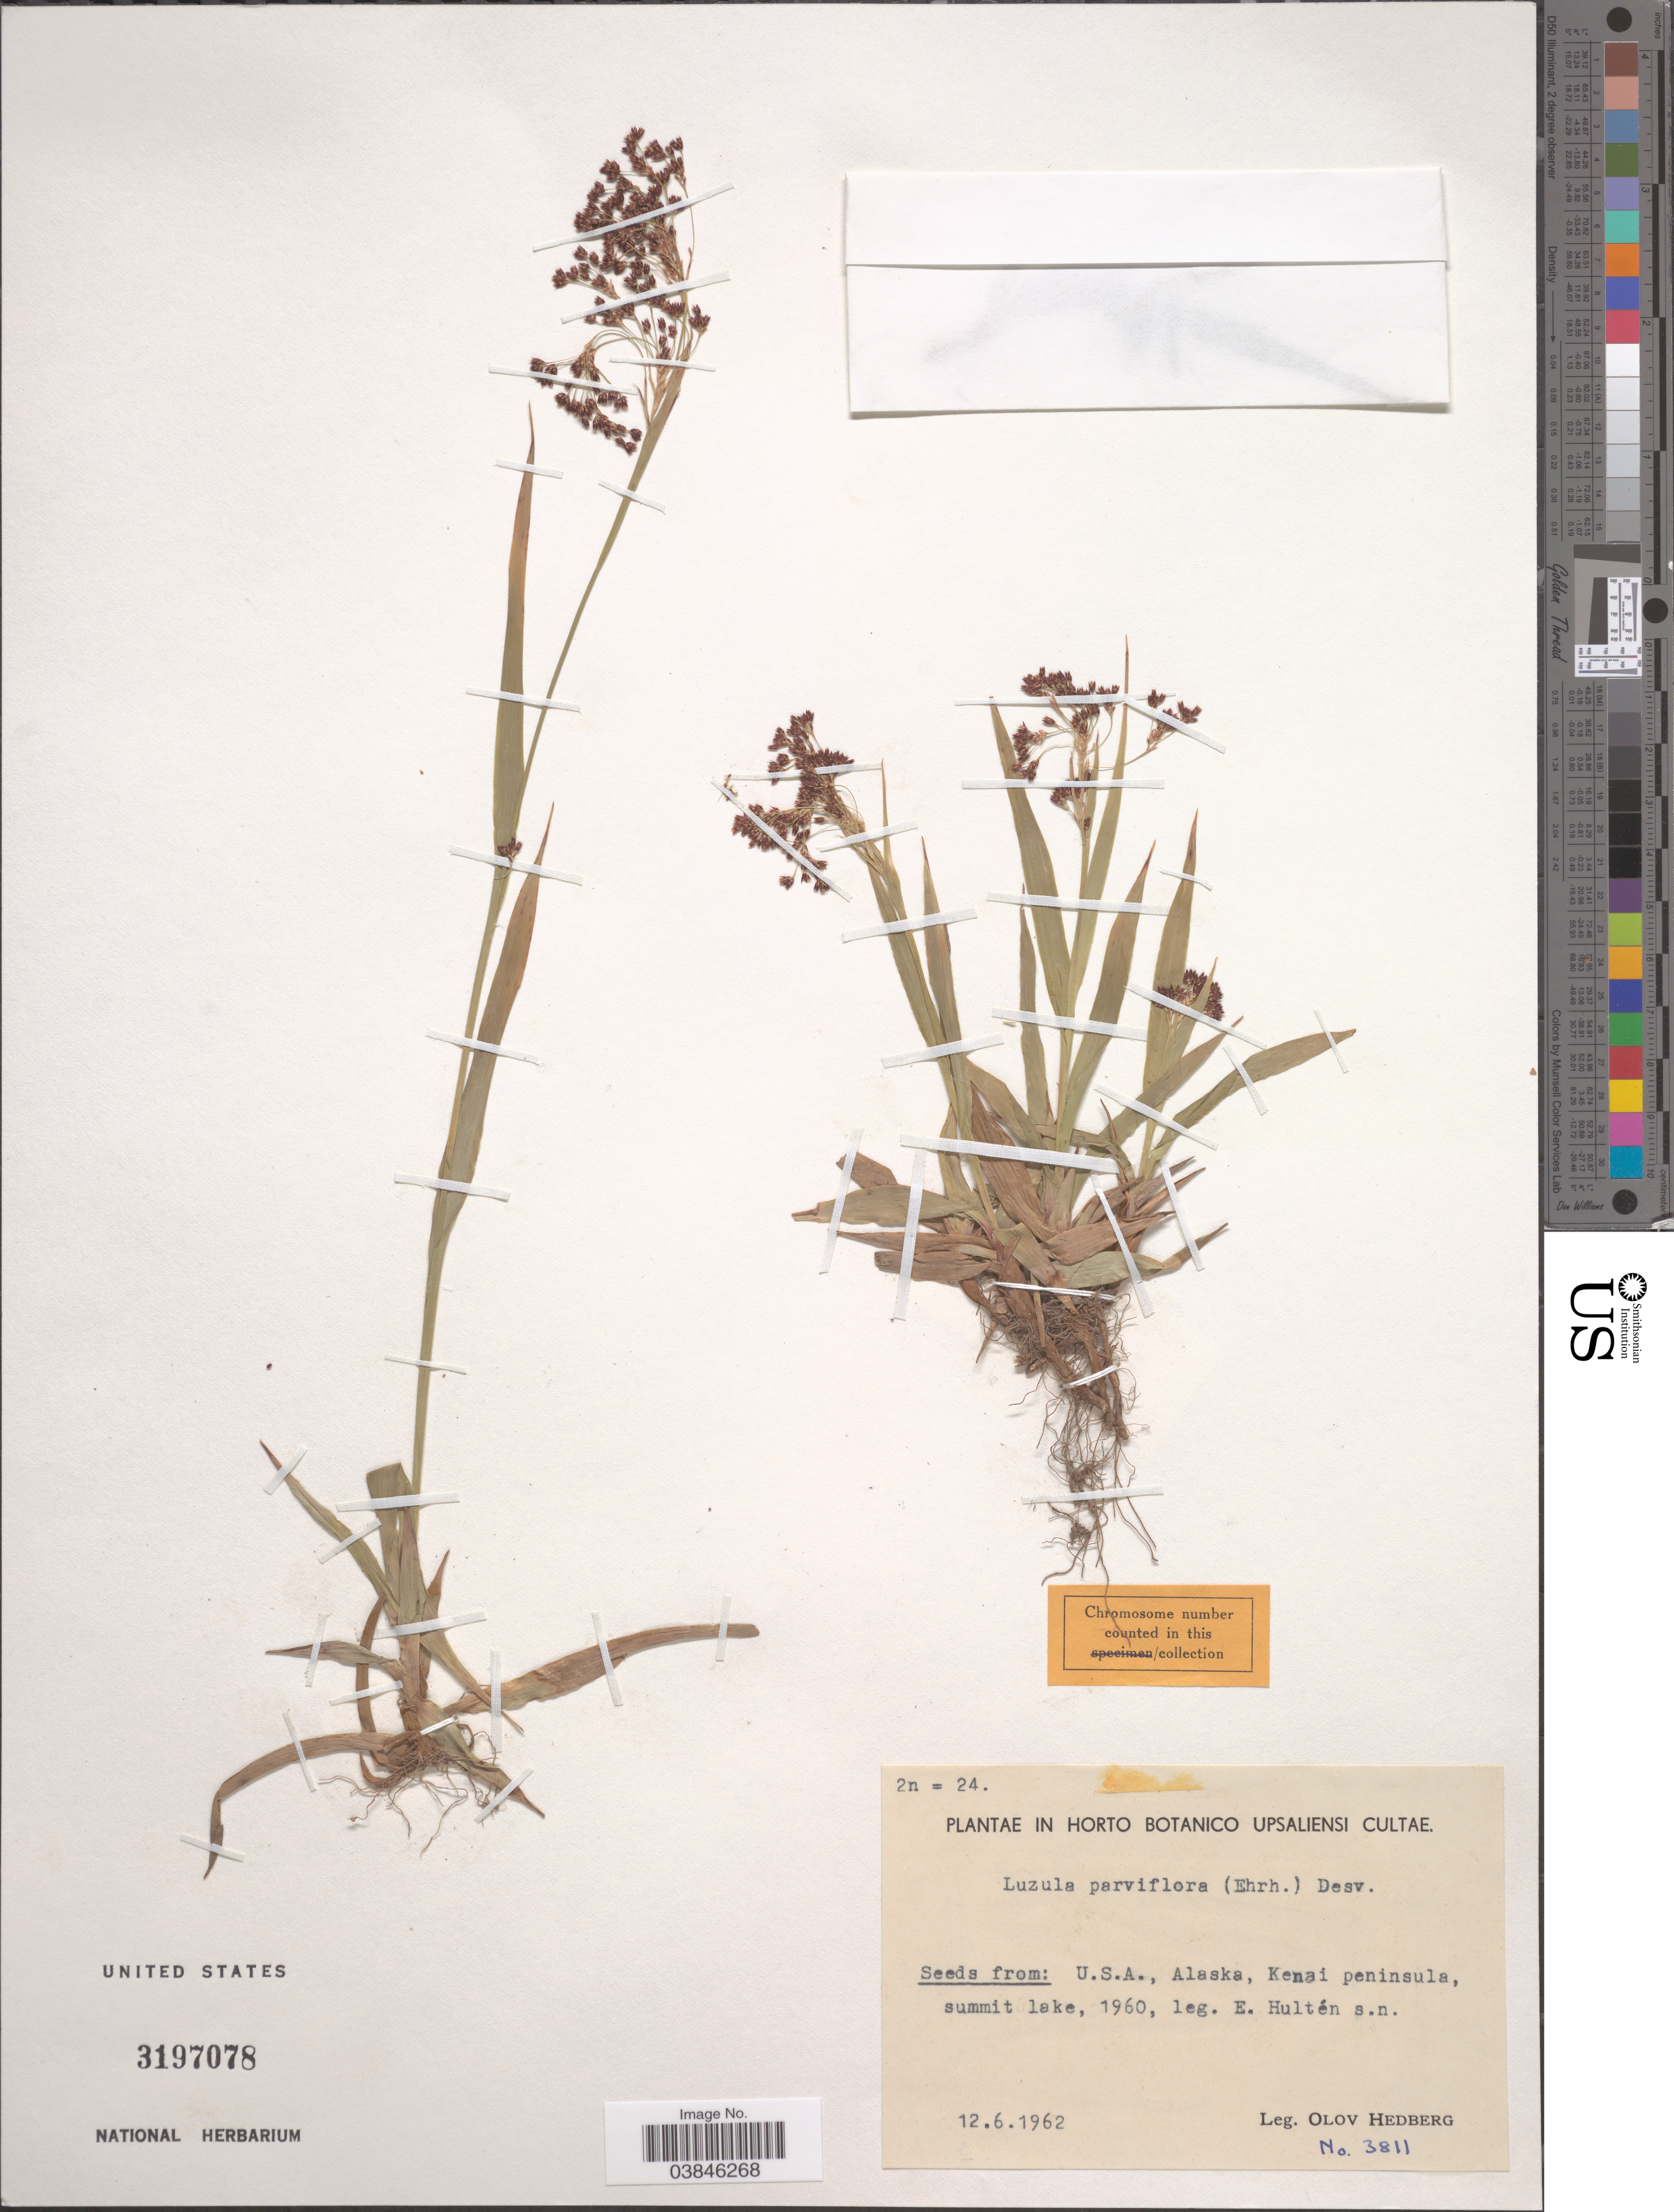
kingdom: Plantae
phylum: Tracheophyta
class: Liliopsida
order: Poales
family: Juncaceae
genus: Luzula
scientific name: Luzula parviflora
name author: (Ehrh.) Desv.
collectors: O. Hedberg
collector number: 3811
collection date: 1962-06-12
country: Sweden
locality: In horto Botanico Upsaliensi Cultæ.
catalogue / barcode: US 3197078